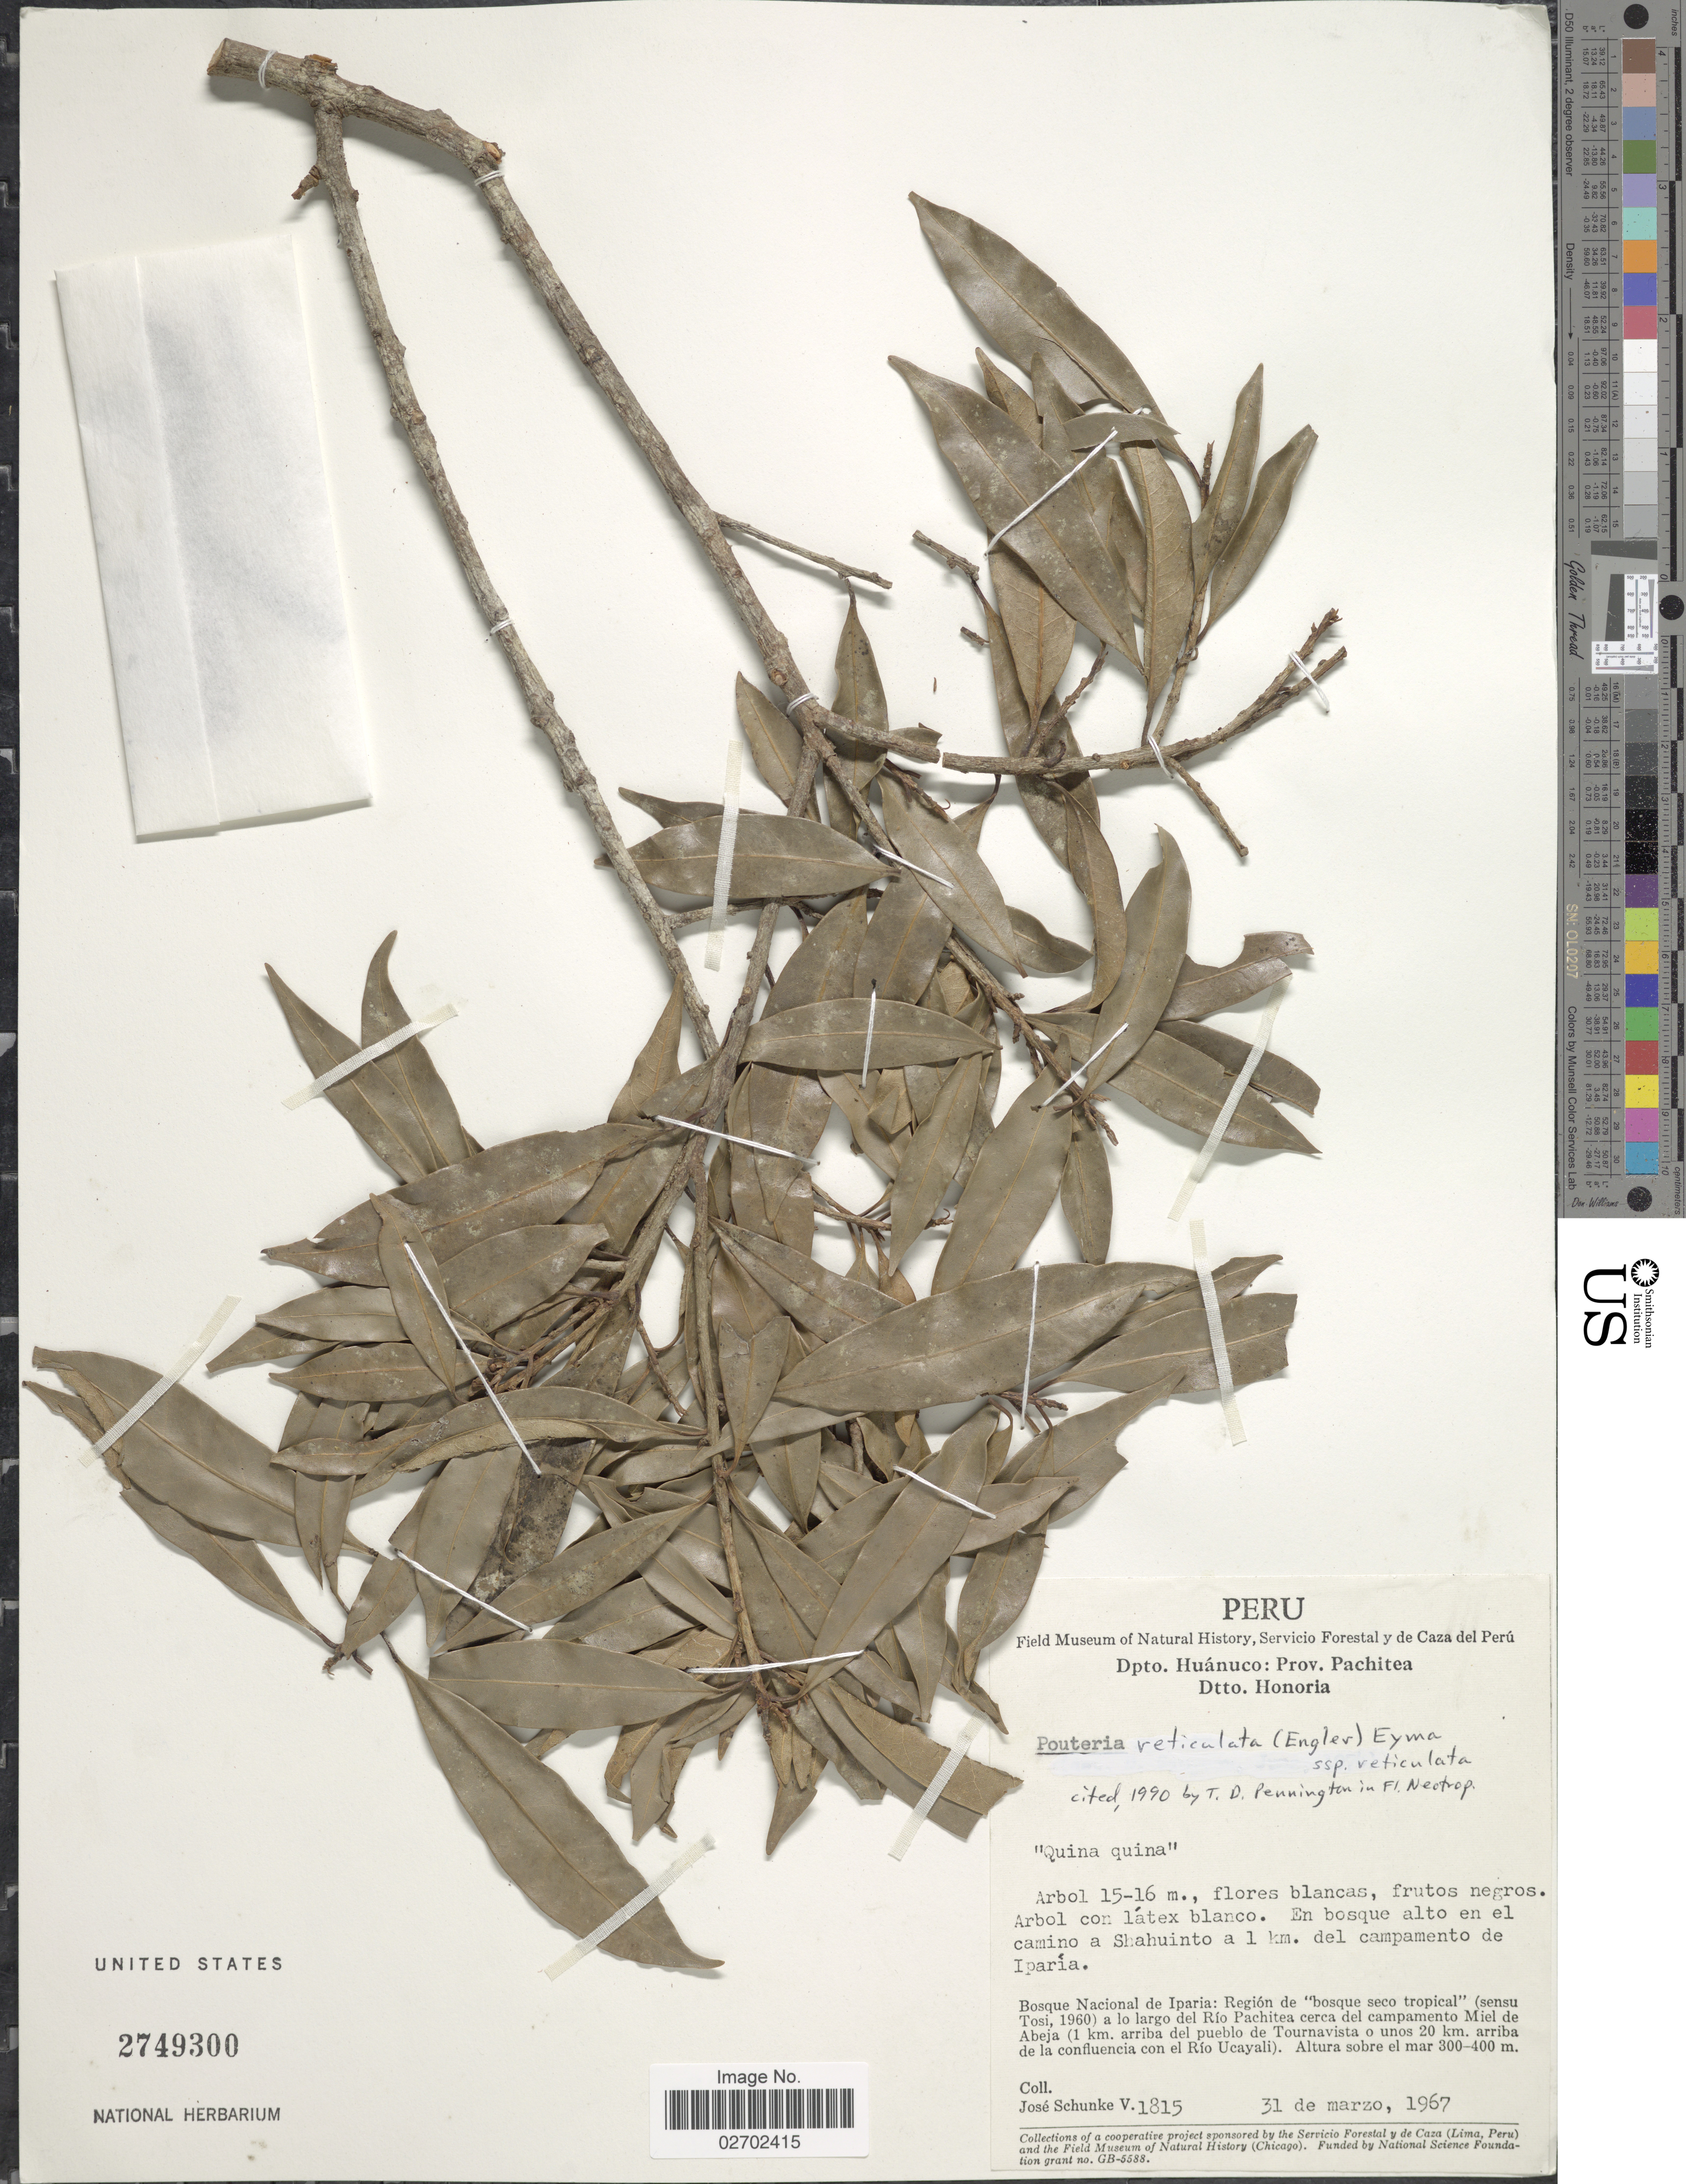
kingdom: Plantae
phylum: Tracheophyta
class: Magnoliopsida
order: Ericales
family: Sapotaceae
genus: Pouteria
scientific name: Pouteria reticulata subsp. reticulata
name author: (Engl.) Eyma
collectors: J. Schunke Vigo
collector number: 1815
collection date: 1967-03-31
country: Peru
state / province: Huánuco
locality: Dpto. Huánuco: Prov. Pachitea. Dtto. Honoria. En bosque alto en el camino a Shauinto a 1 km. del campamento de Iparía. Bosque Nacional de Iparia: Region de "bosque seco tropical"a lo largo del Rio Pachitea cerca del campamento Miel de Abeja (1 km. arriba del pueblo de Tournavista o unos 20 km. arriba de la confluencia con el Rio Ucayali).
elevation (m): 300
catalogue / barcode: US 2749300